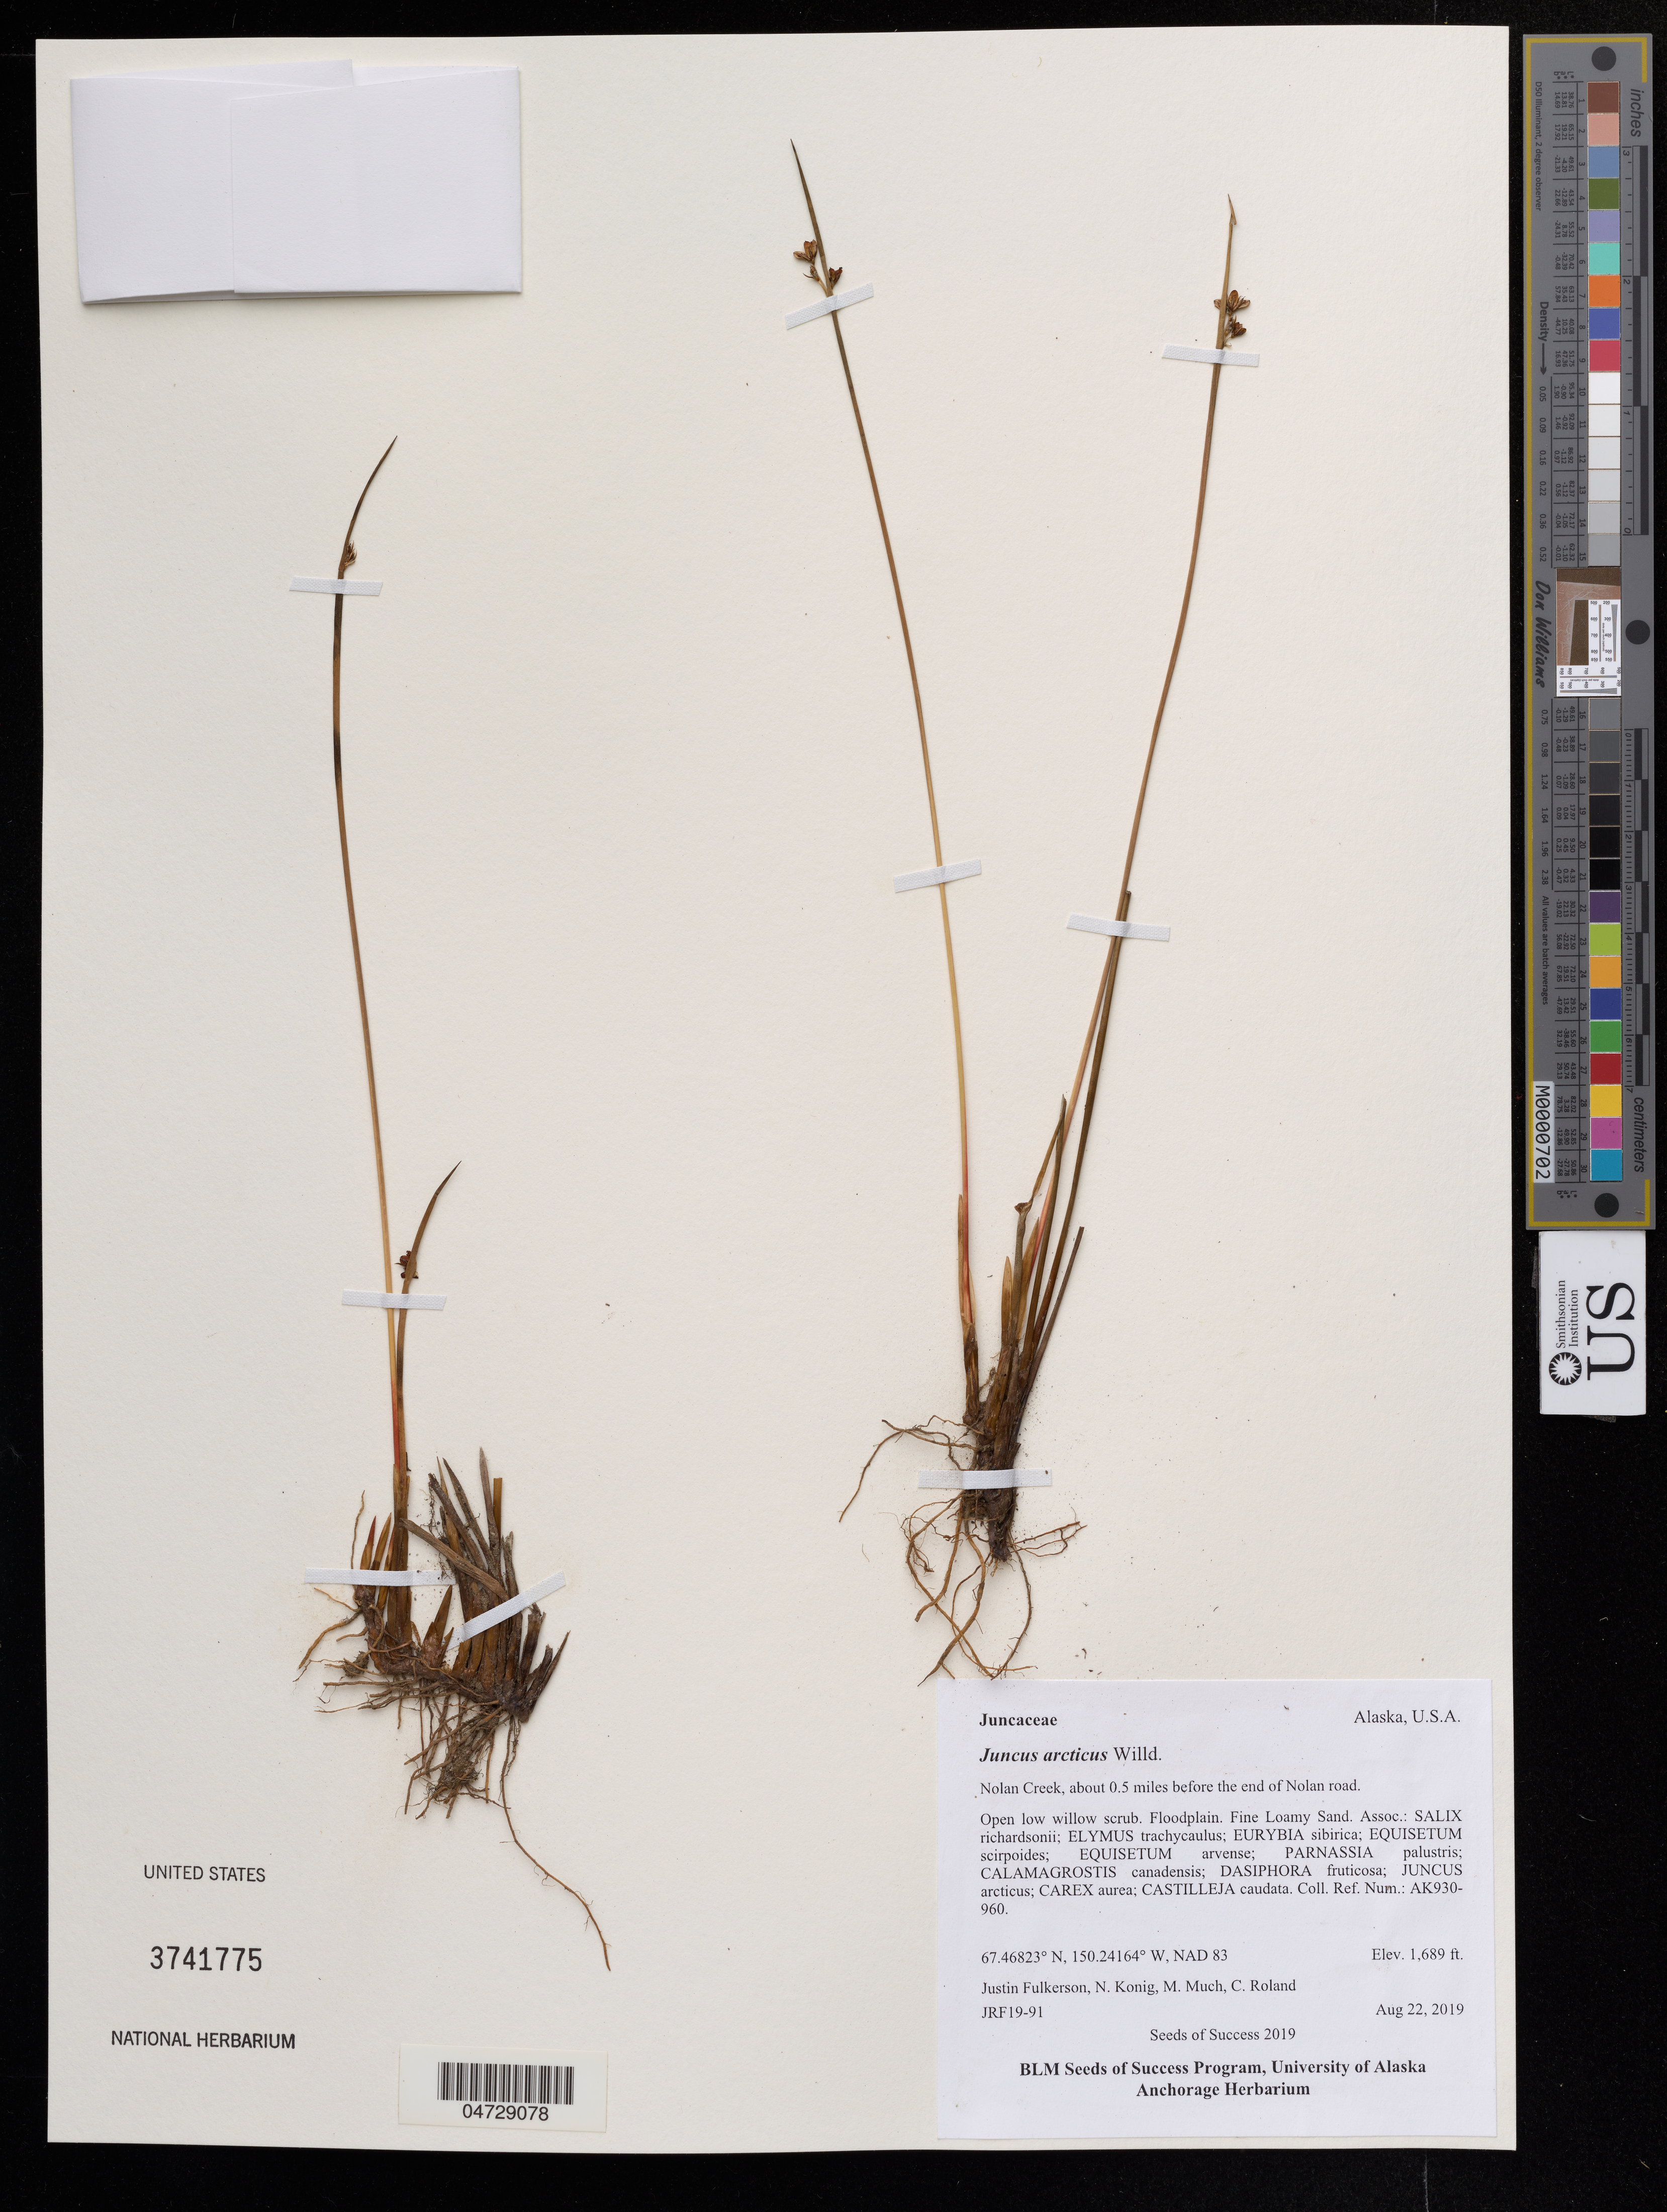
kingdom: Plantae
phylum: Tracheophyta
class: Liliopsida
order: Poales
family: Juncaceae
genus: Juncus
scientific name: Juncus arcticus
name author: Willd.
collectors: J. Fulkerson, N. Konig & C. Roland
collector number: JRF 19-91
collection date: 2019-08-22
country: United States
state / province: Alaska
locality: Nolan Creek, about 0.5 miles before the end of Nolan road.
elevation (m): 515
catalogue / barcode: US 3741775